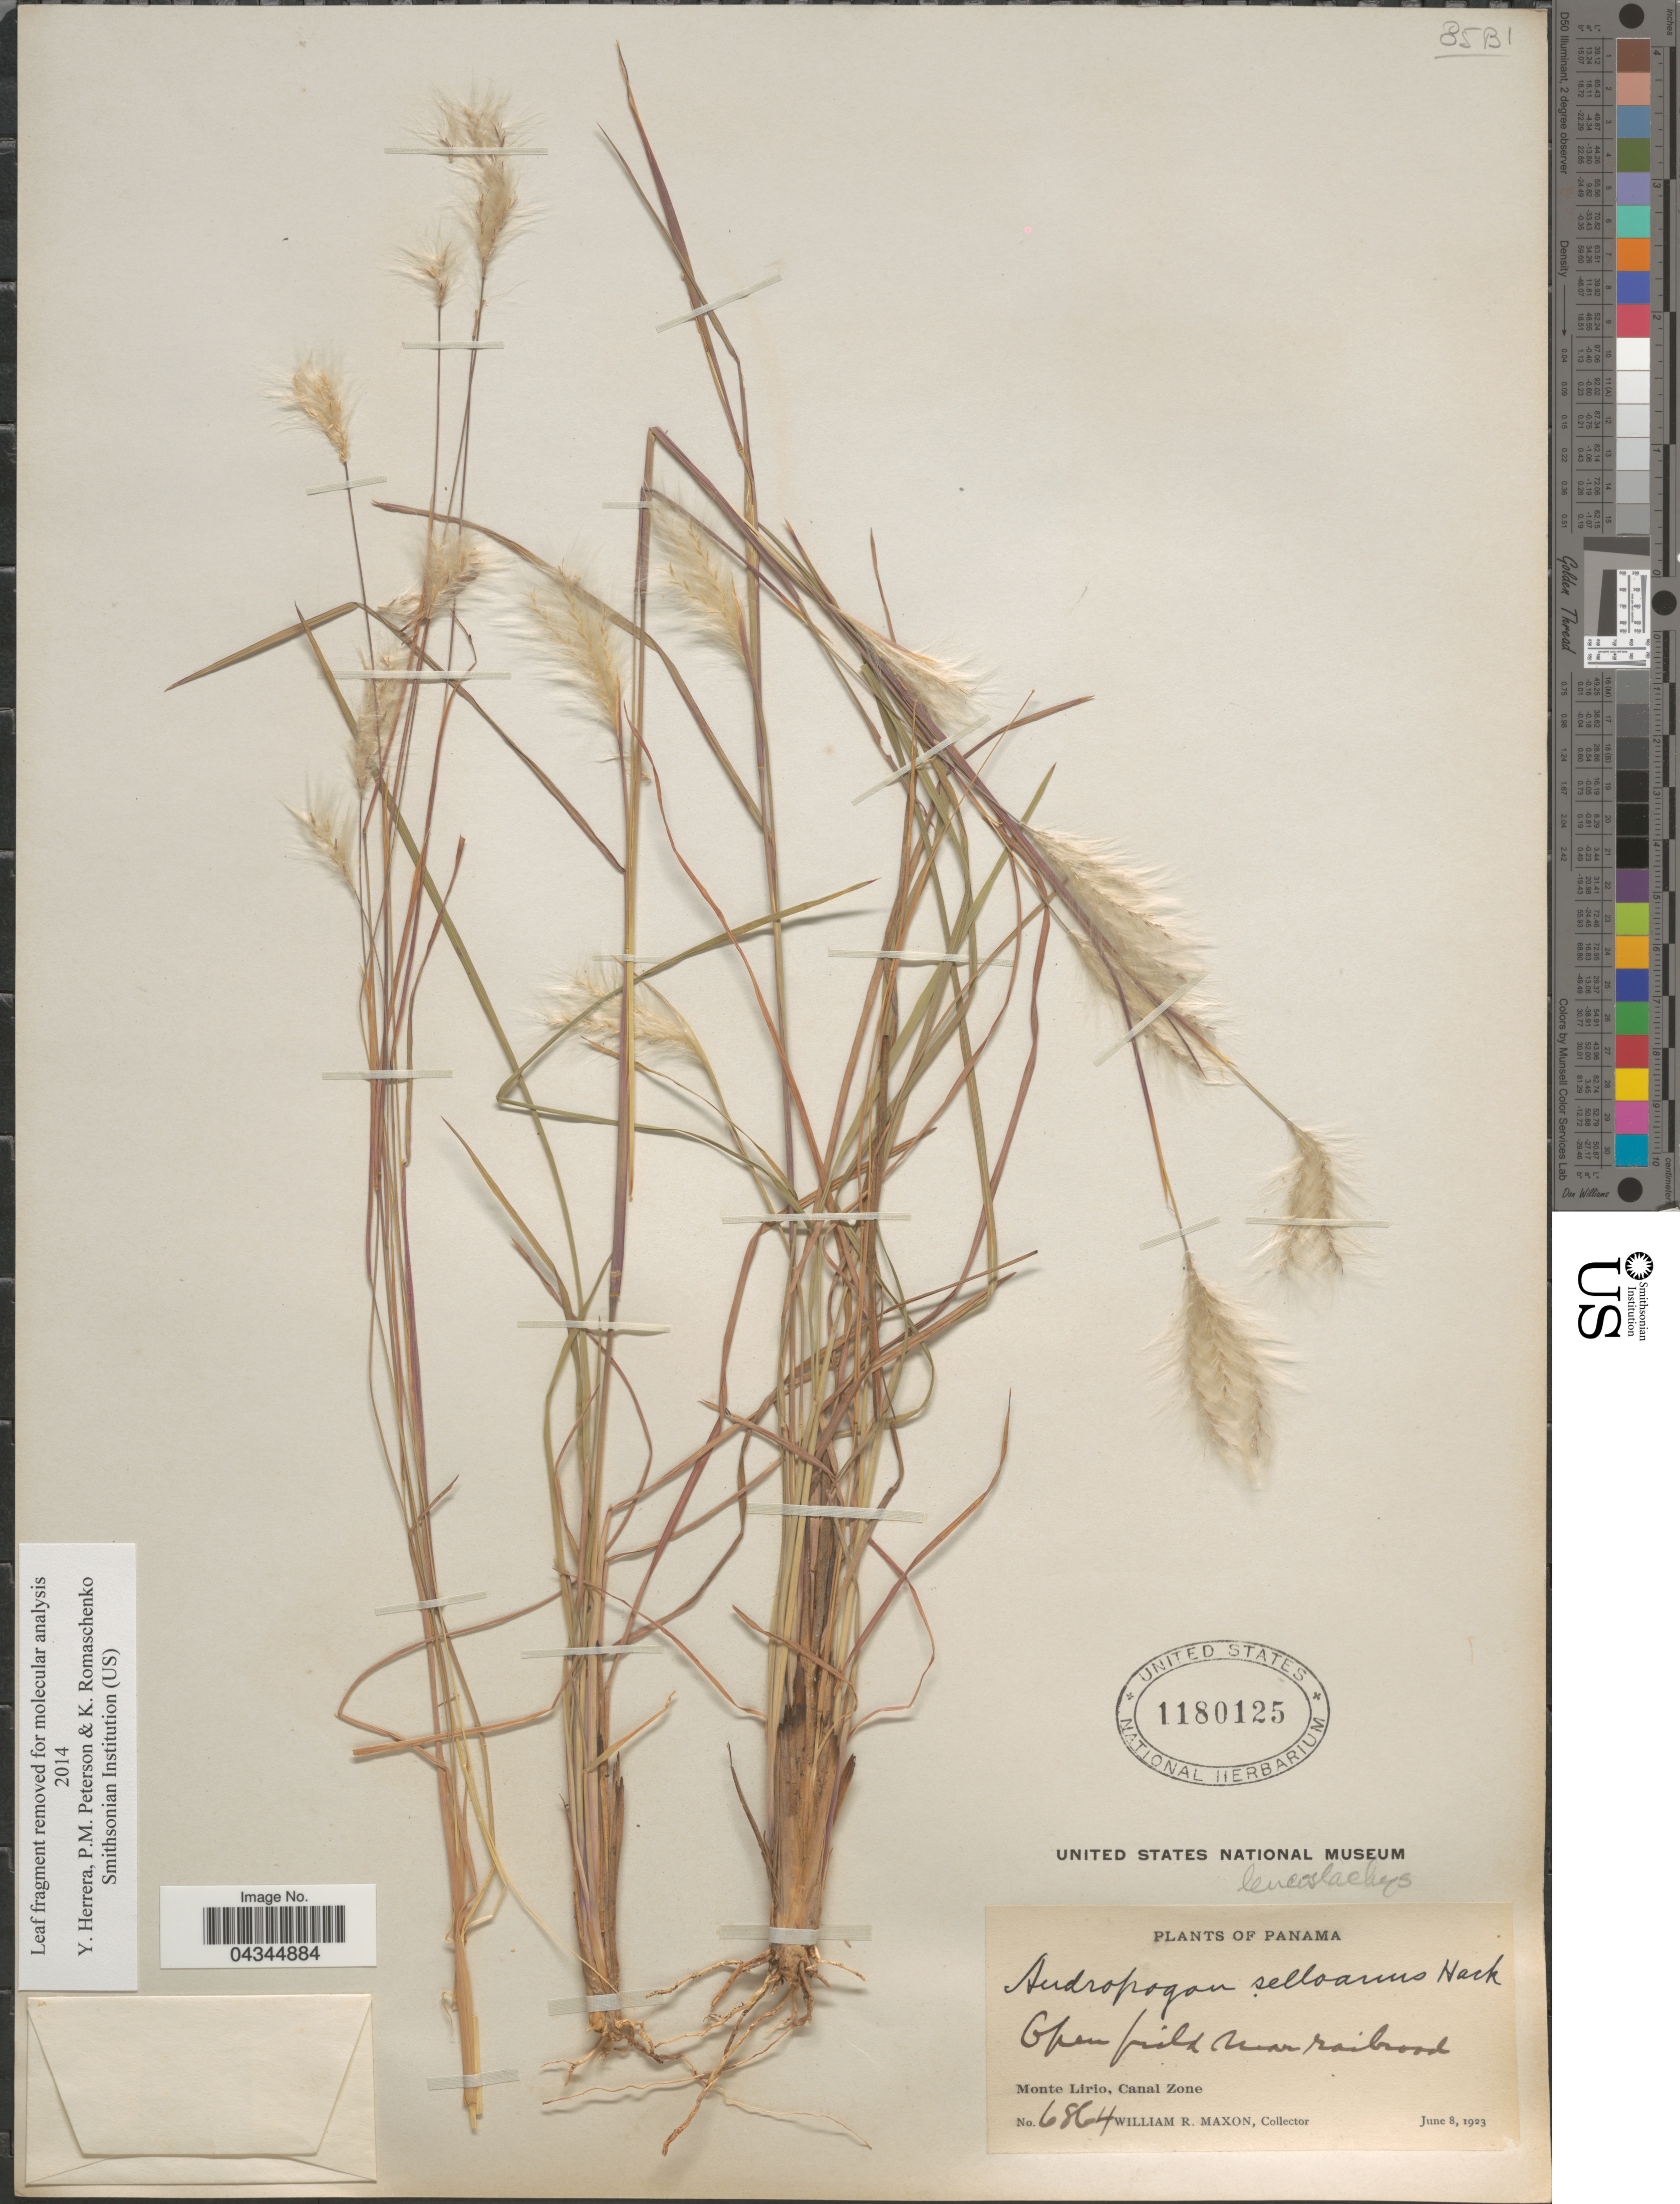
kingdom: Plantae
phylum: Tracheophyta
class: Liliopsida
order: Poales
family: Poaceae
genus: Andropogon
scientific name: Andropogon selloanus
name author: (Hack.) Hack.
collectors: W. R. Maxon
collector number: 6864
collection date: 1923-06-08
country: Panama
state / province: Colón / Panamá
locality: Monte Lirio, Canal Zone.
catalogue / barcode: US 1180125